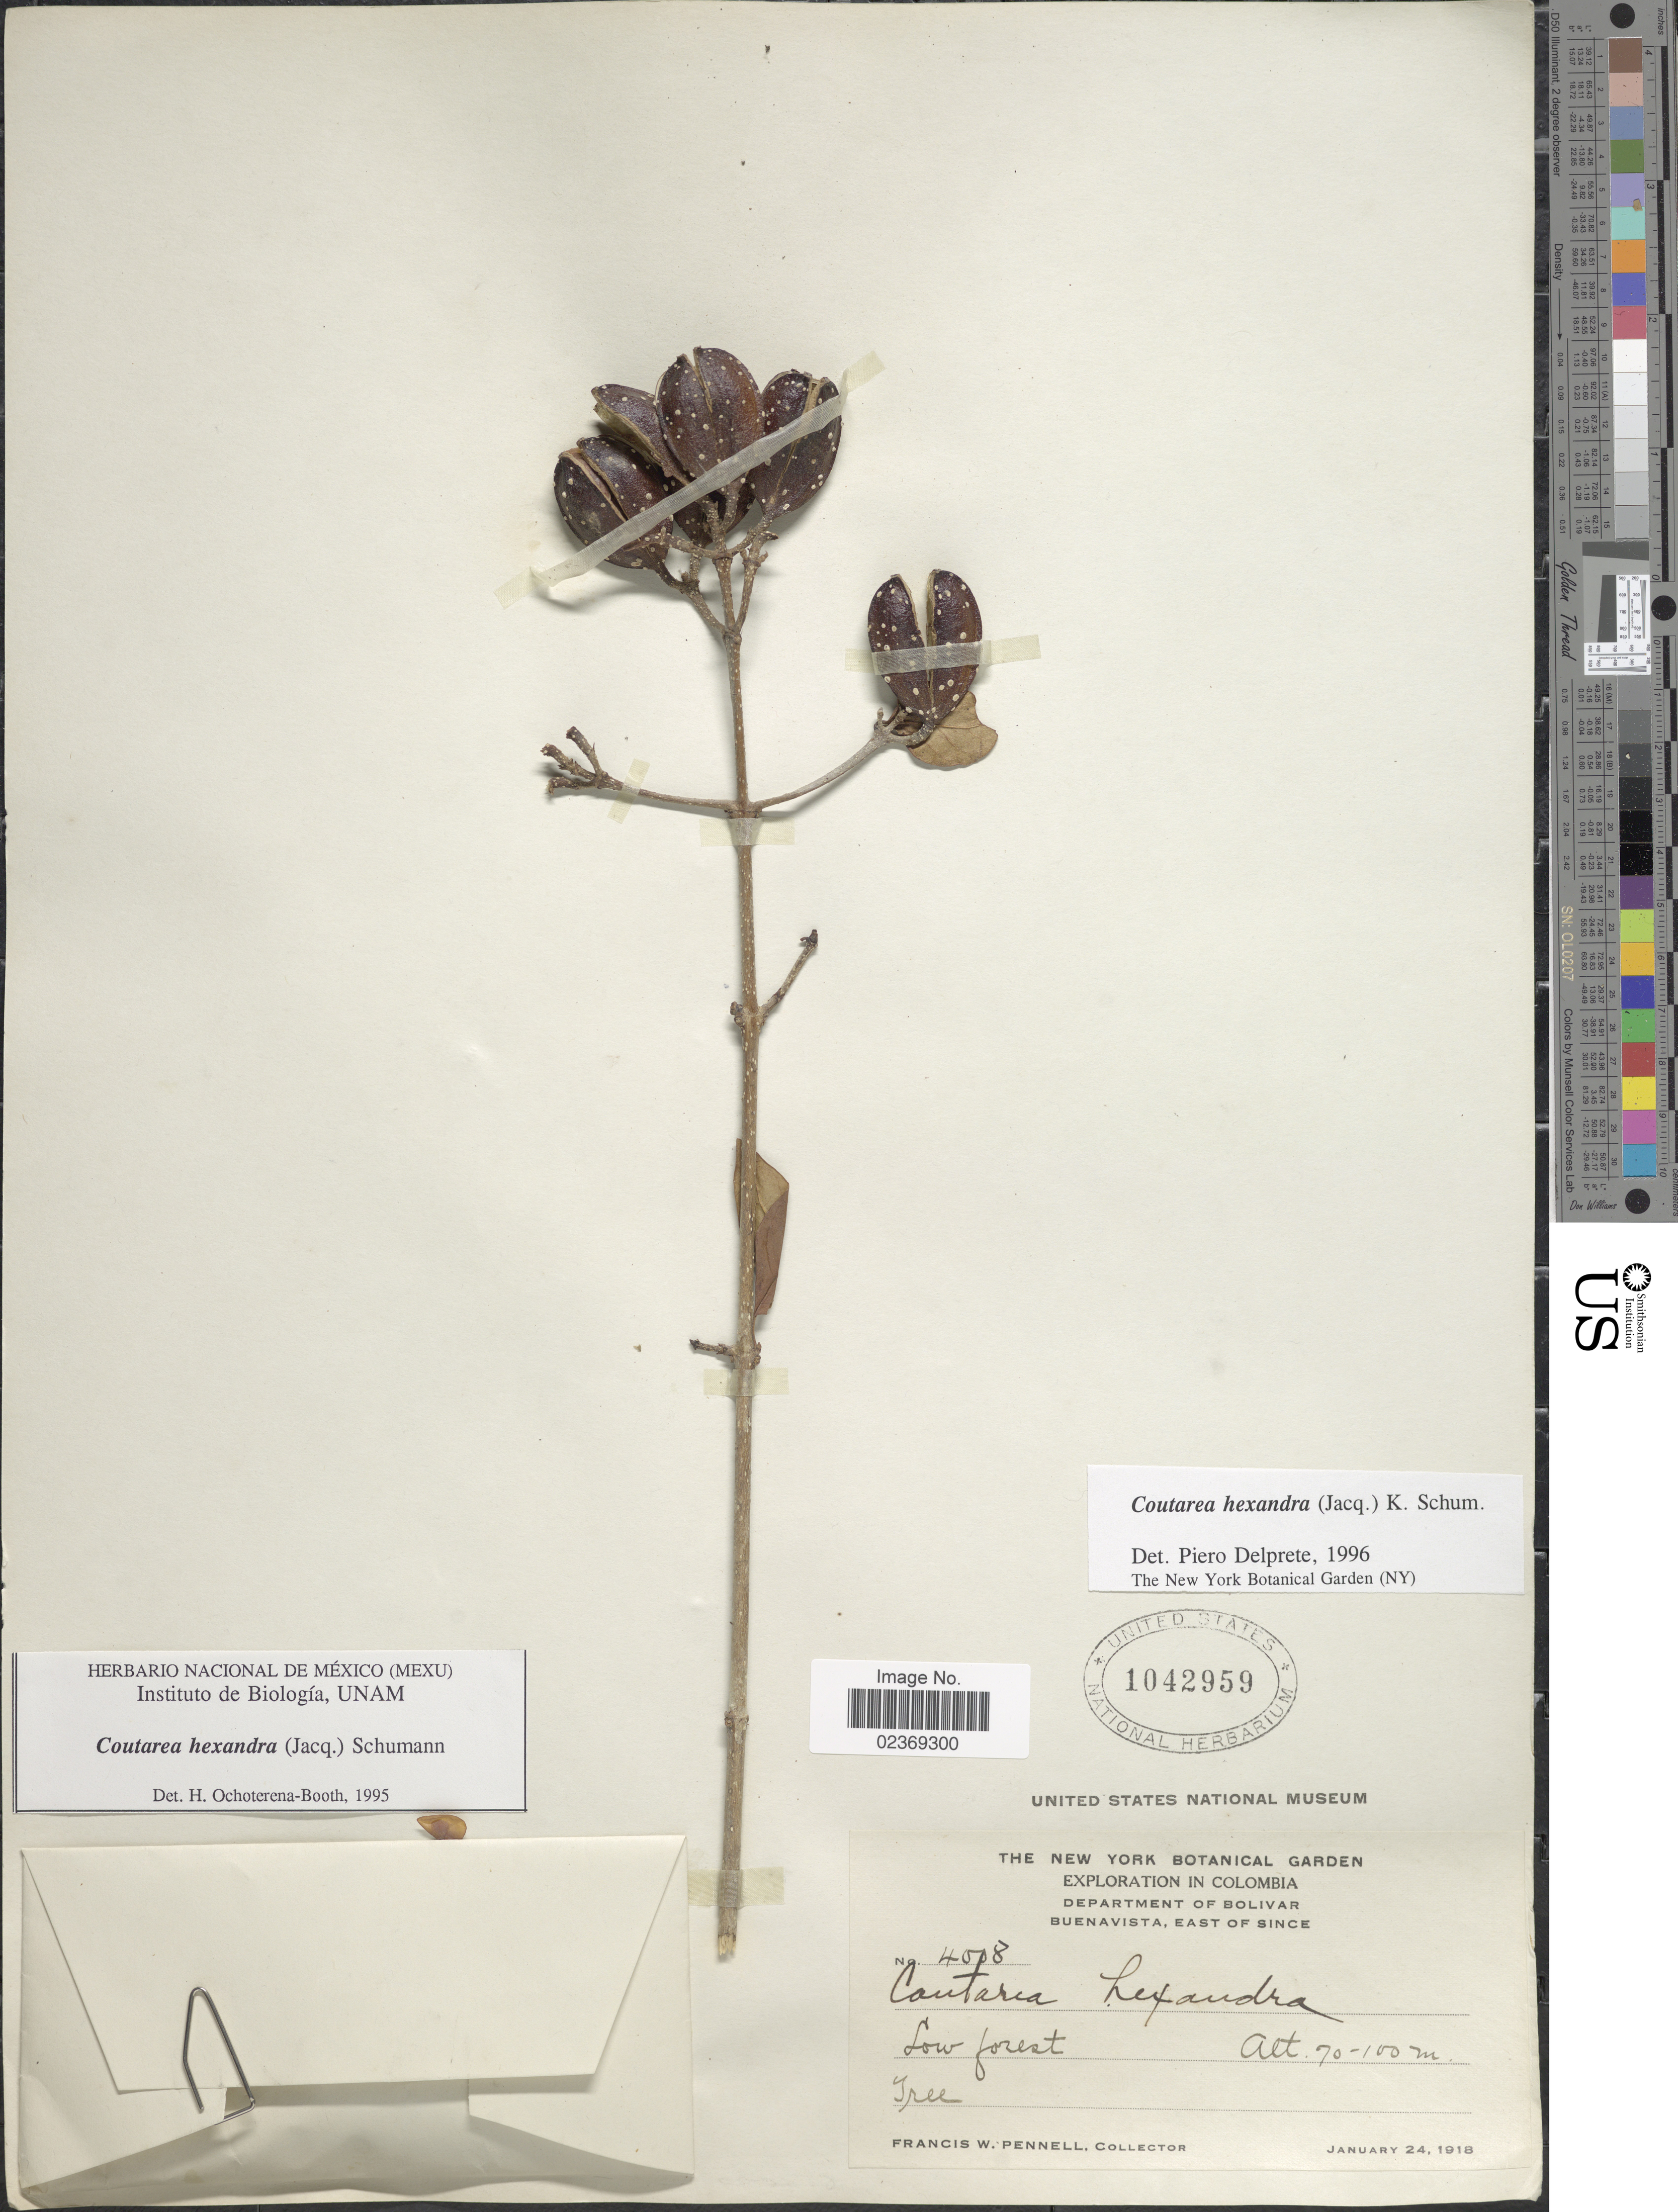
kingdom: Plantae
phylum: Tracheophyta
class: Magnoliopsida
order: Gentianales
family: Rubiaceae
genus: Coutarea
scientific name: Coutarea hexandra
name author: (Jacq.) K. Schum.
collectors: F. W. Pennell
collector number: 4008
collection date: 1918-01-24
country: Colombia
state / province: Bolívar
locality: Department of Bolivar, Buenavista, East of Since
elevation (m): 70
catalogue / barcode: US 1042959